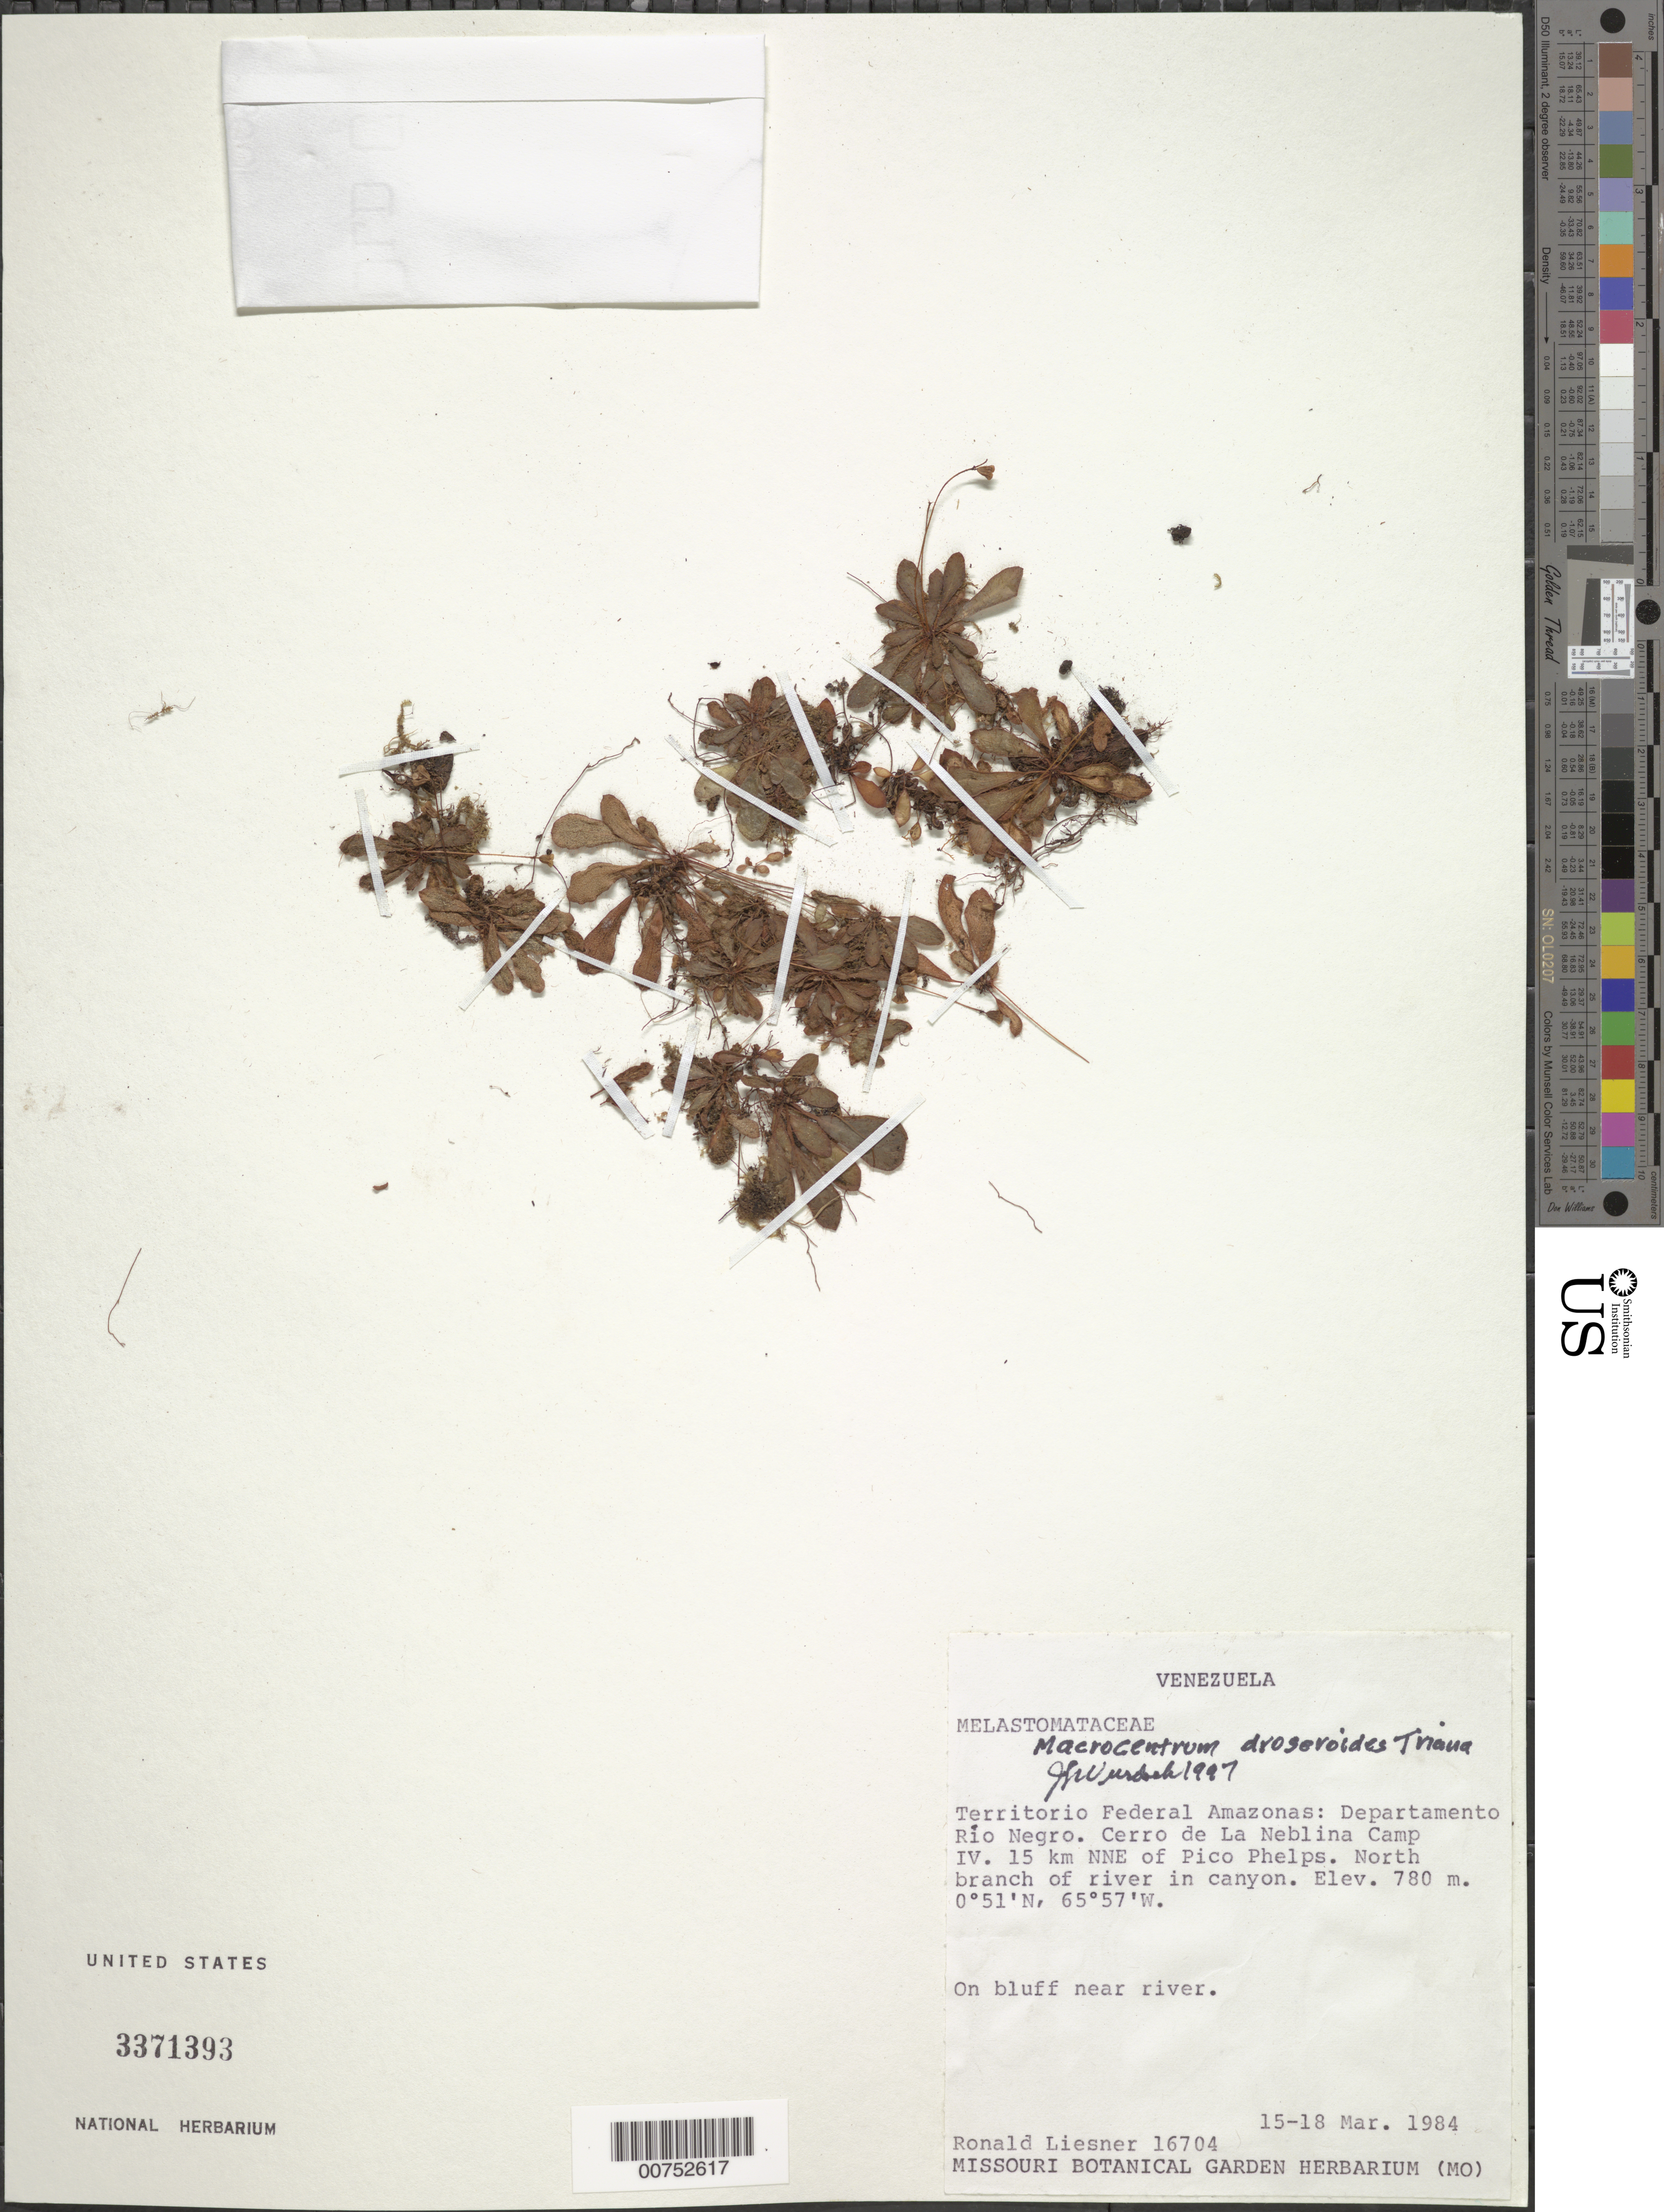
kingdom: Plantae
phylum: Tracheophyta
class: Magnoliopsida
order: Myrtales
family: Melastomataceae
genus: Macrocentrum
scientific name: Macrocentrum droseroides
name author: Triana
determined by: Wurdack, John J., (US), US (UNITED STATES)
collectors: R. L. Liesner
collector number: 16704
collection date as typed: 15-Mar-84 to 18-Mar-84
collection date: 1984-03-15/1984-03-18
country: Venezuela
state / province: Amazonas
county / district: Río Negro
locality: Cerro de La Neblina Camp IV, 15 km NNE of Pico Phelps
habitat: Bluff near river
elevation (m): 780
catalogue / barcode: US 3371393